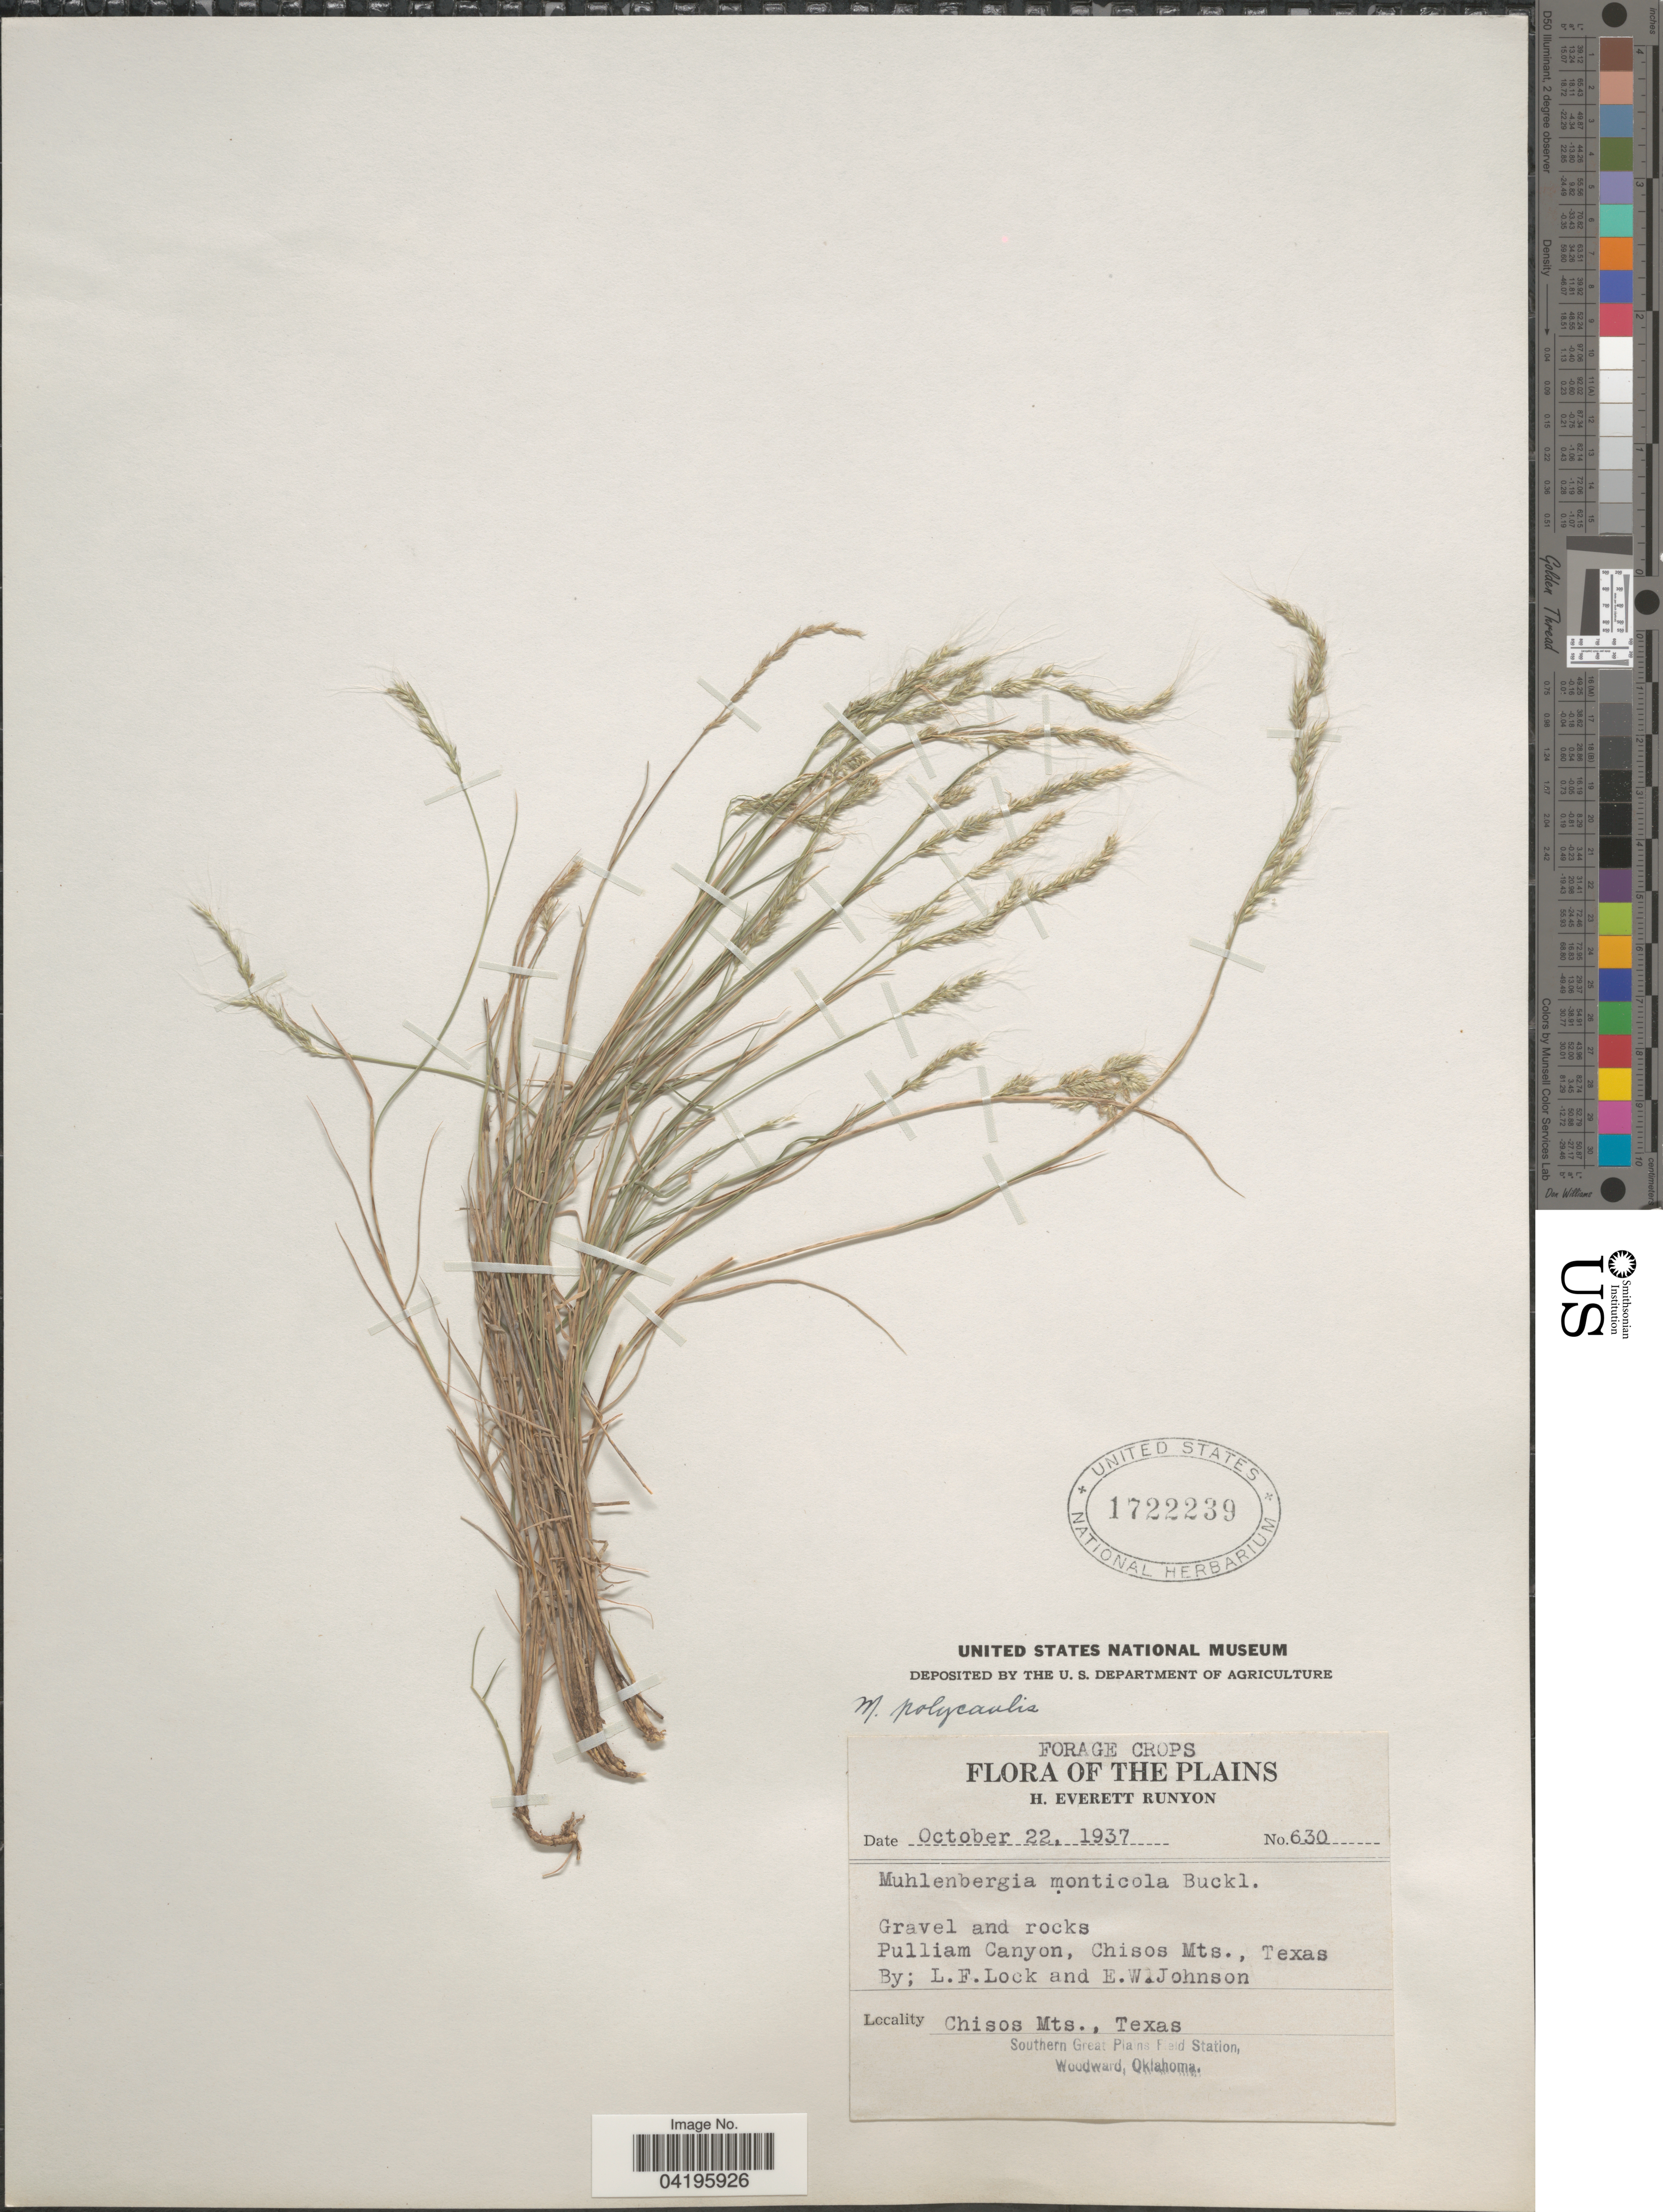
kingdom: Plantae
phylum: Tracheophyta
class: Liliopsida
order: Poales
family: Poaceae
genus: Muhlenbergia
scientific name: Muhlenbergia polycaulis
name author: Scribn.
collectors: H. E. Runyon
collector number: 630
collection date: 1937-10-22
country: United States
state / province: Texas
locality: The Plains. Pulliam Canyon, Chisos Mts.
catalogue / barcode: US 1722239